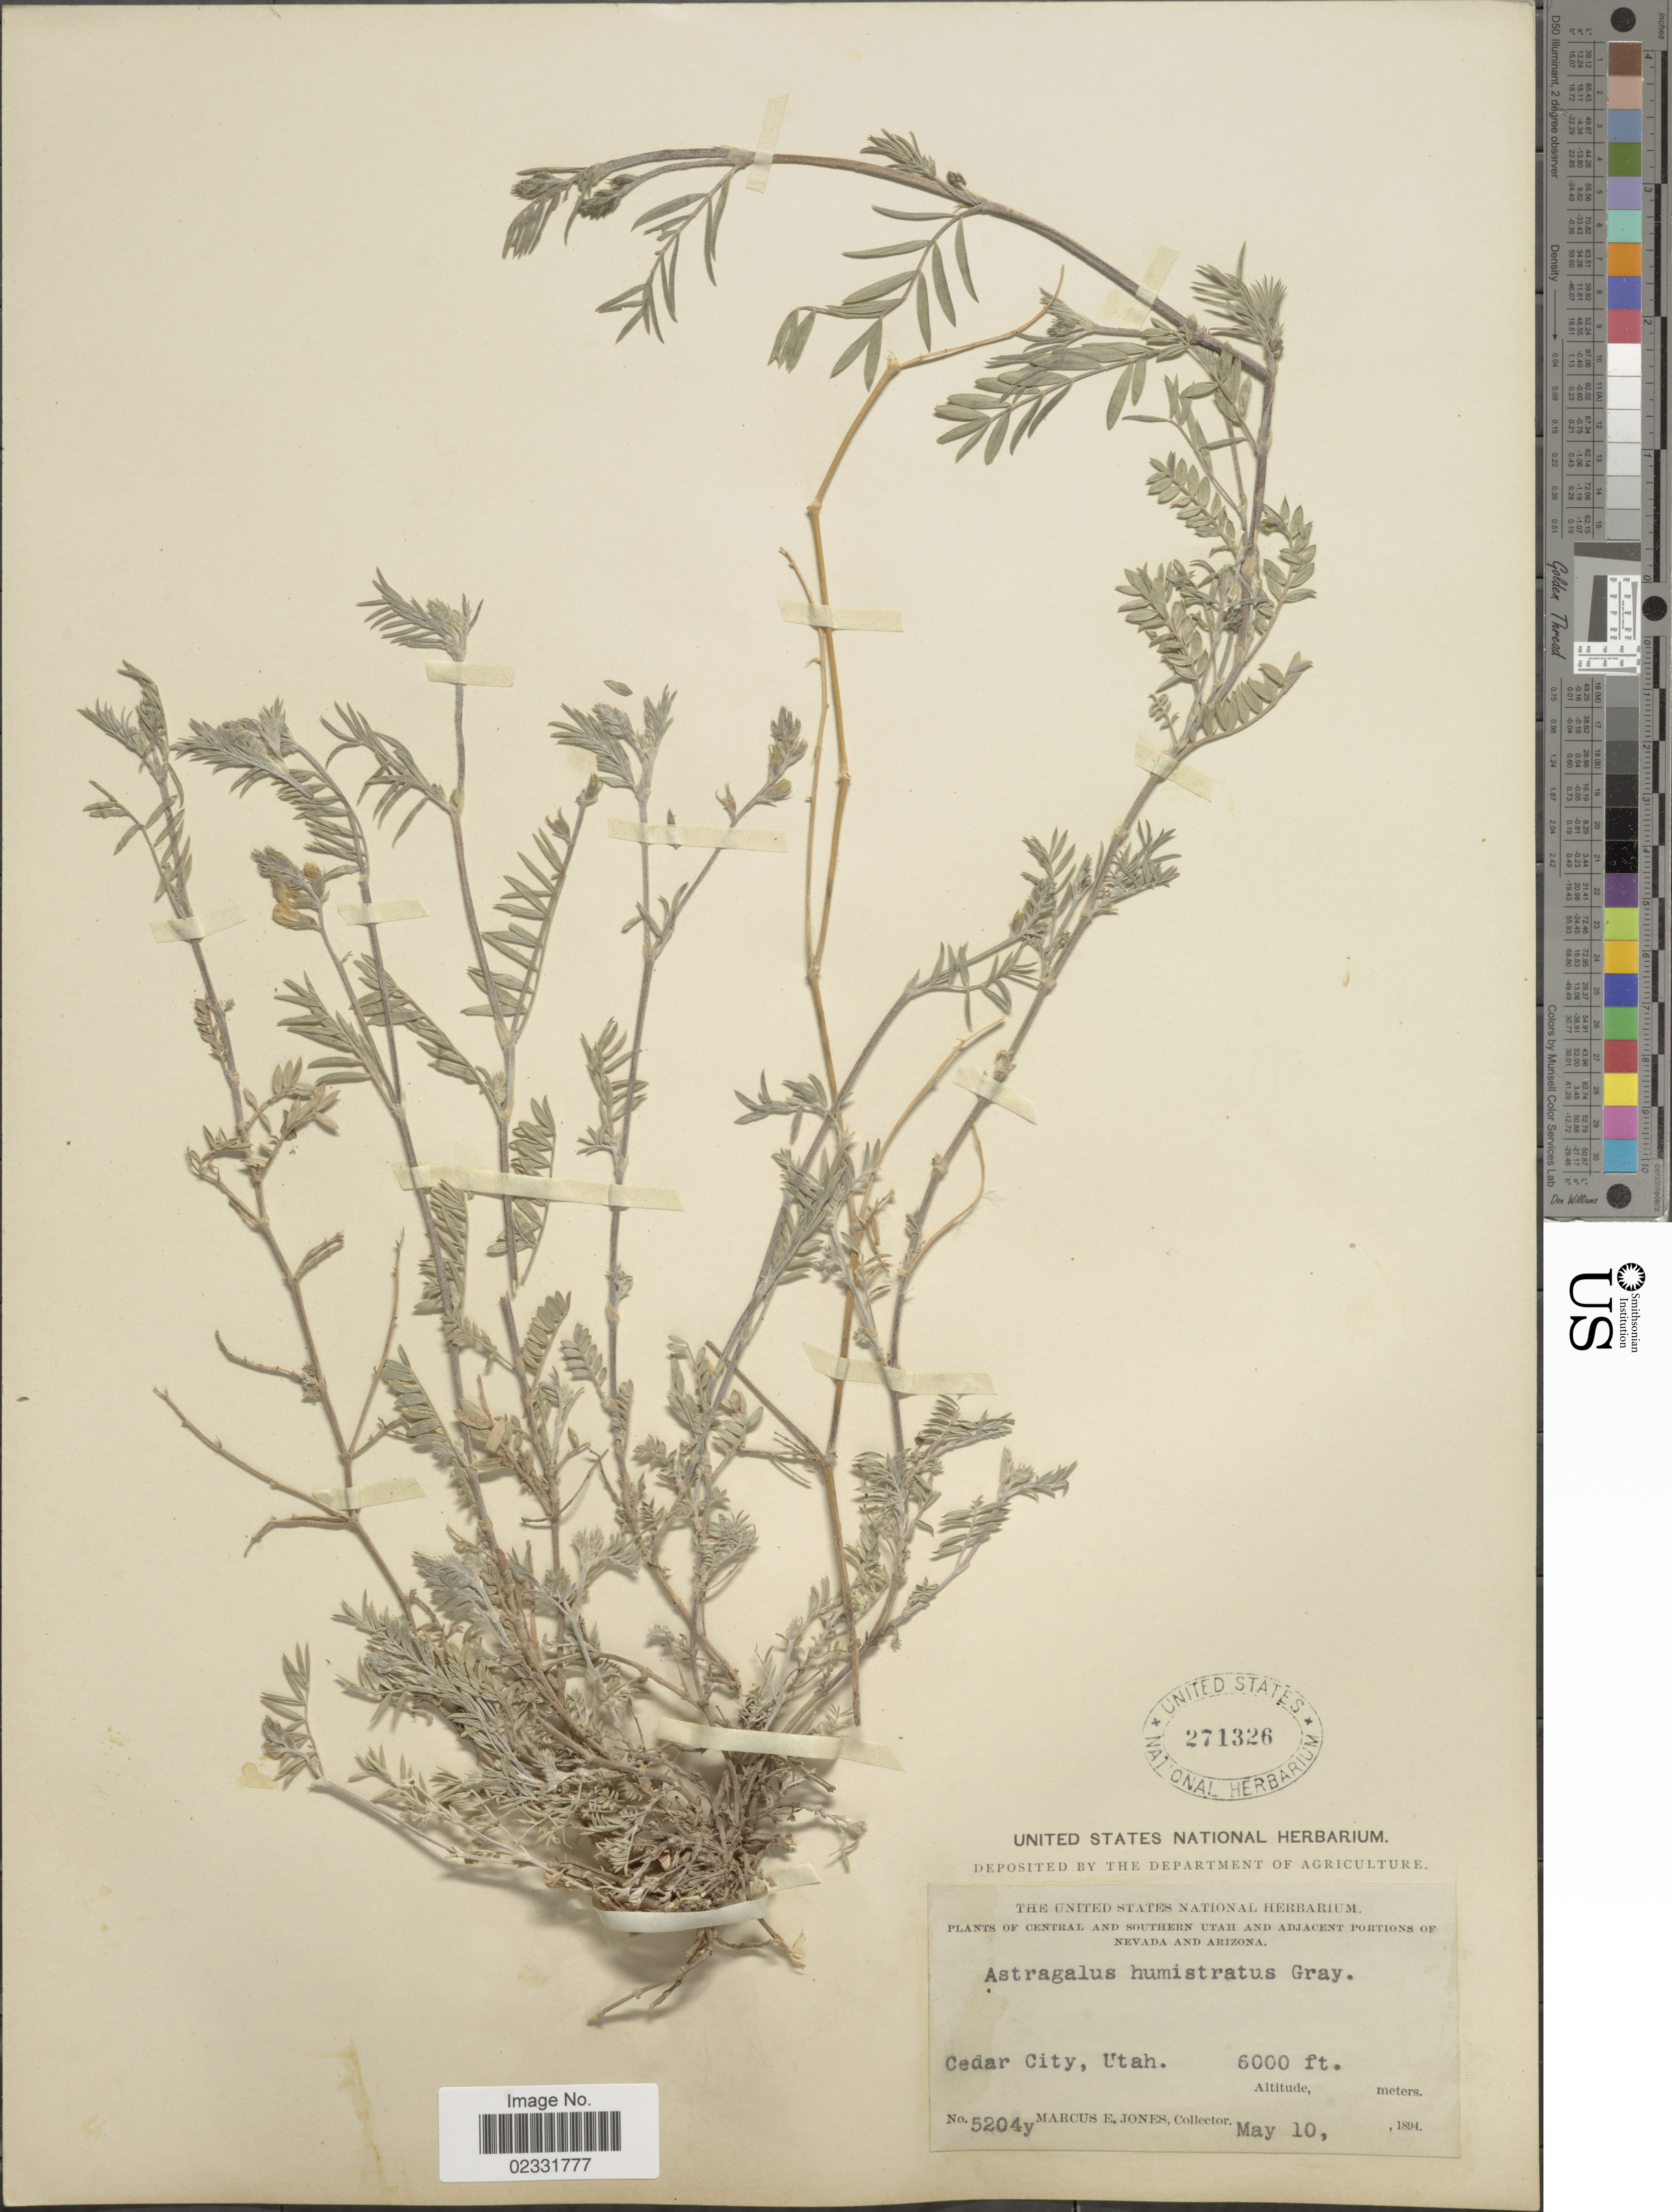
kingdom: Plantae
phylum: Tracheophyta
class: Magnoliopsida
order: Fabales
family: Fabaceae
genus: Astragalus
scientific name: Astragalus humistratus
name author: A. Gray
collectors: M. E. Jones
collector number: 5204y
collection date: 1894-05-10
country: United States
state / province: Utah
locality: Cedar City.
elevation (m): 1829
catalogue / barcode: US 271326